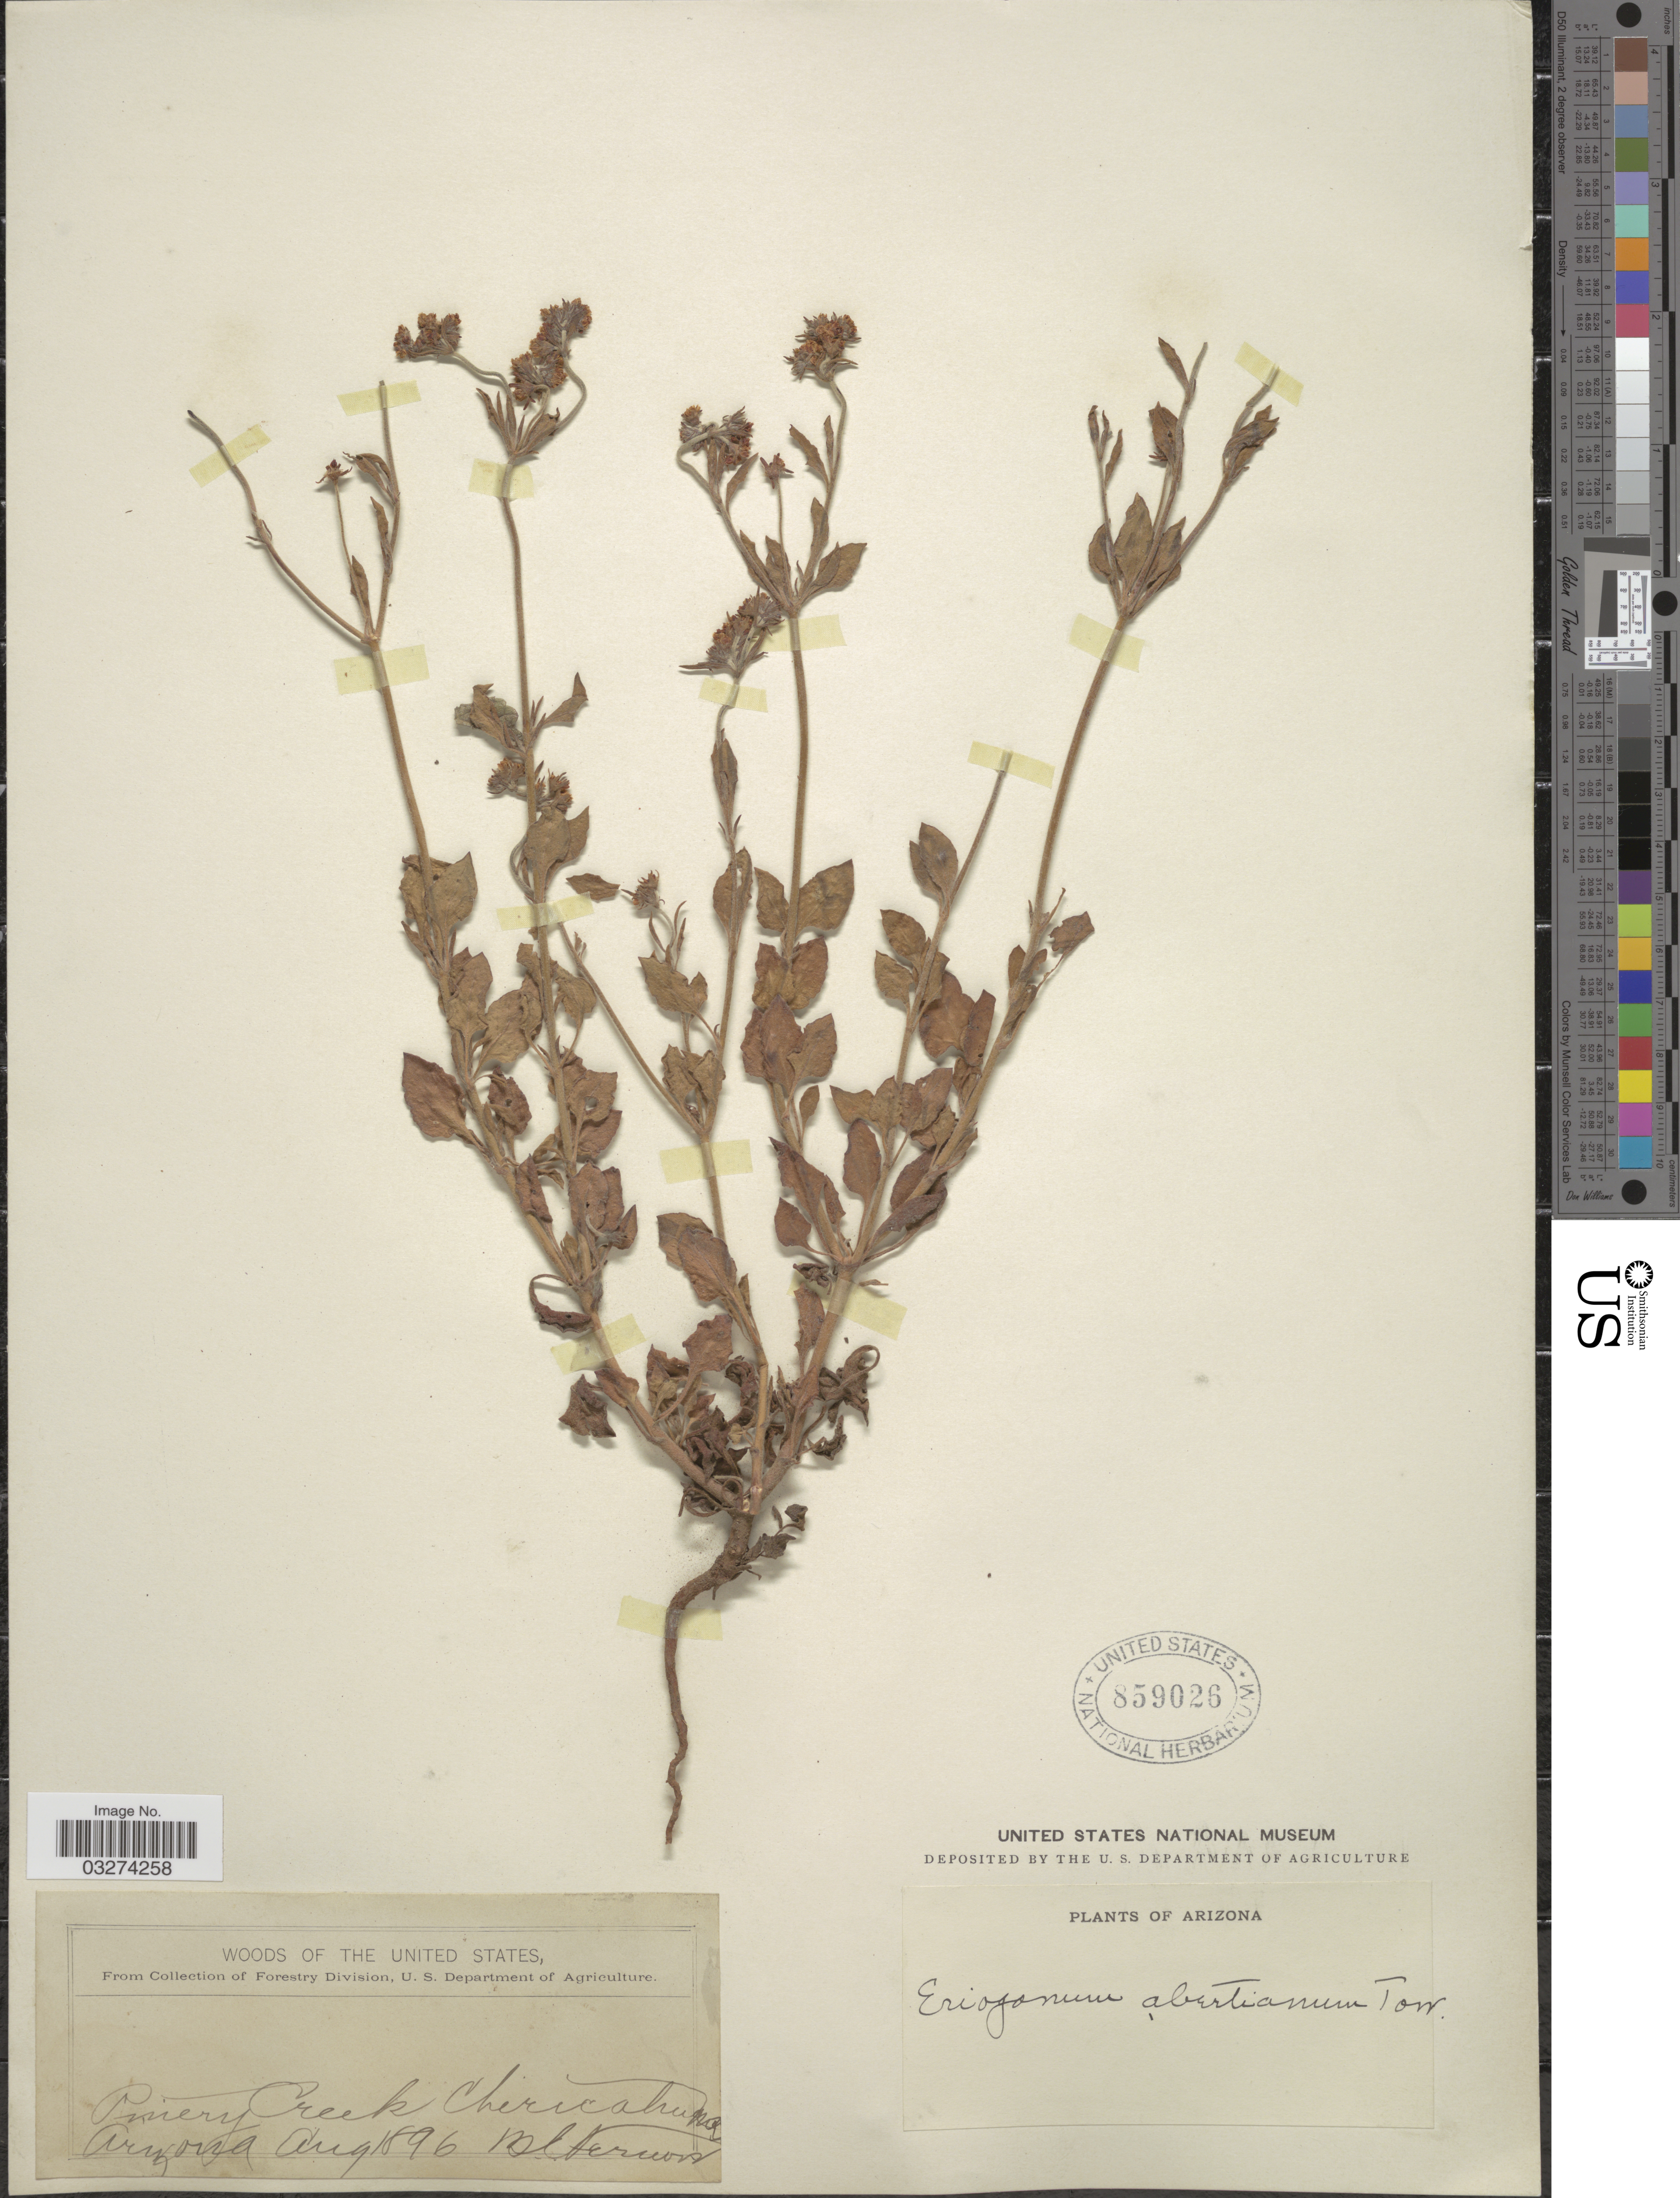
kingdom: Plantae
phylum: Tracheophyta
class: Magnoliopsida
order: Caryophyllales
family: Polygonaceae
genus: Eriogonum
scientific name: Eriogonum abertianum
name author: Torr.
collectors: B. Fernow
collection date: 1896-08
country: United States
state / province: Arizona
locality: Pinery Creek Chiricahua.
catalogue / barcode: US 859026